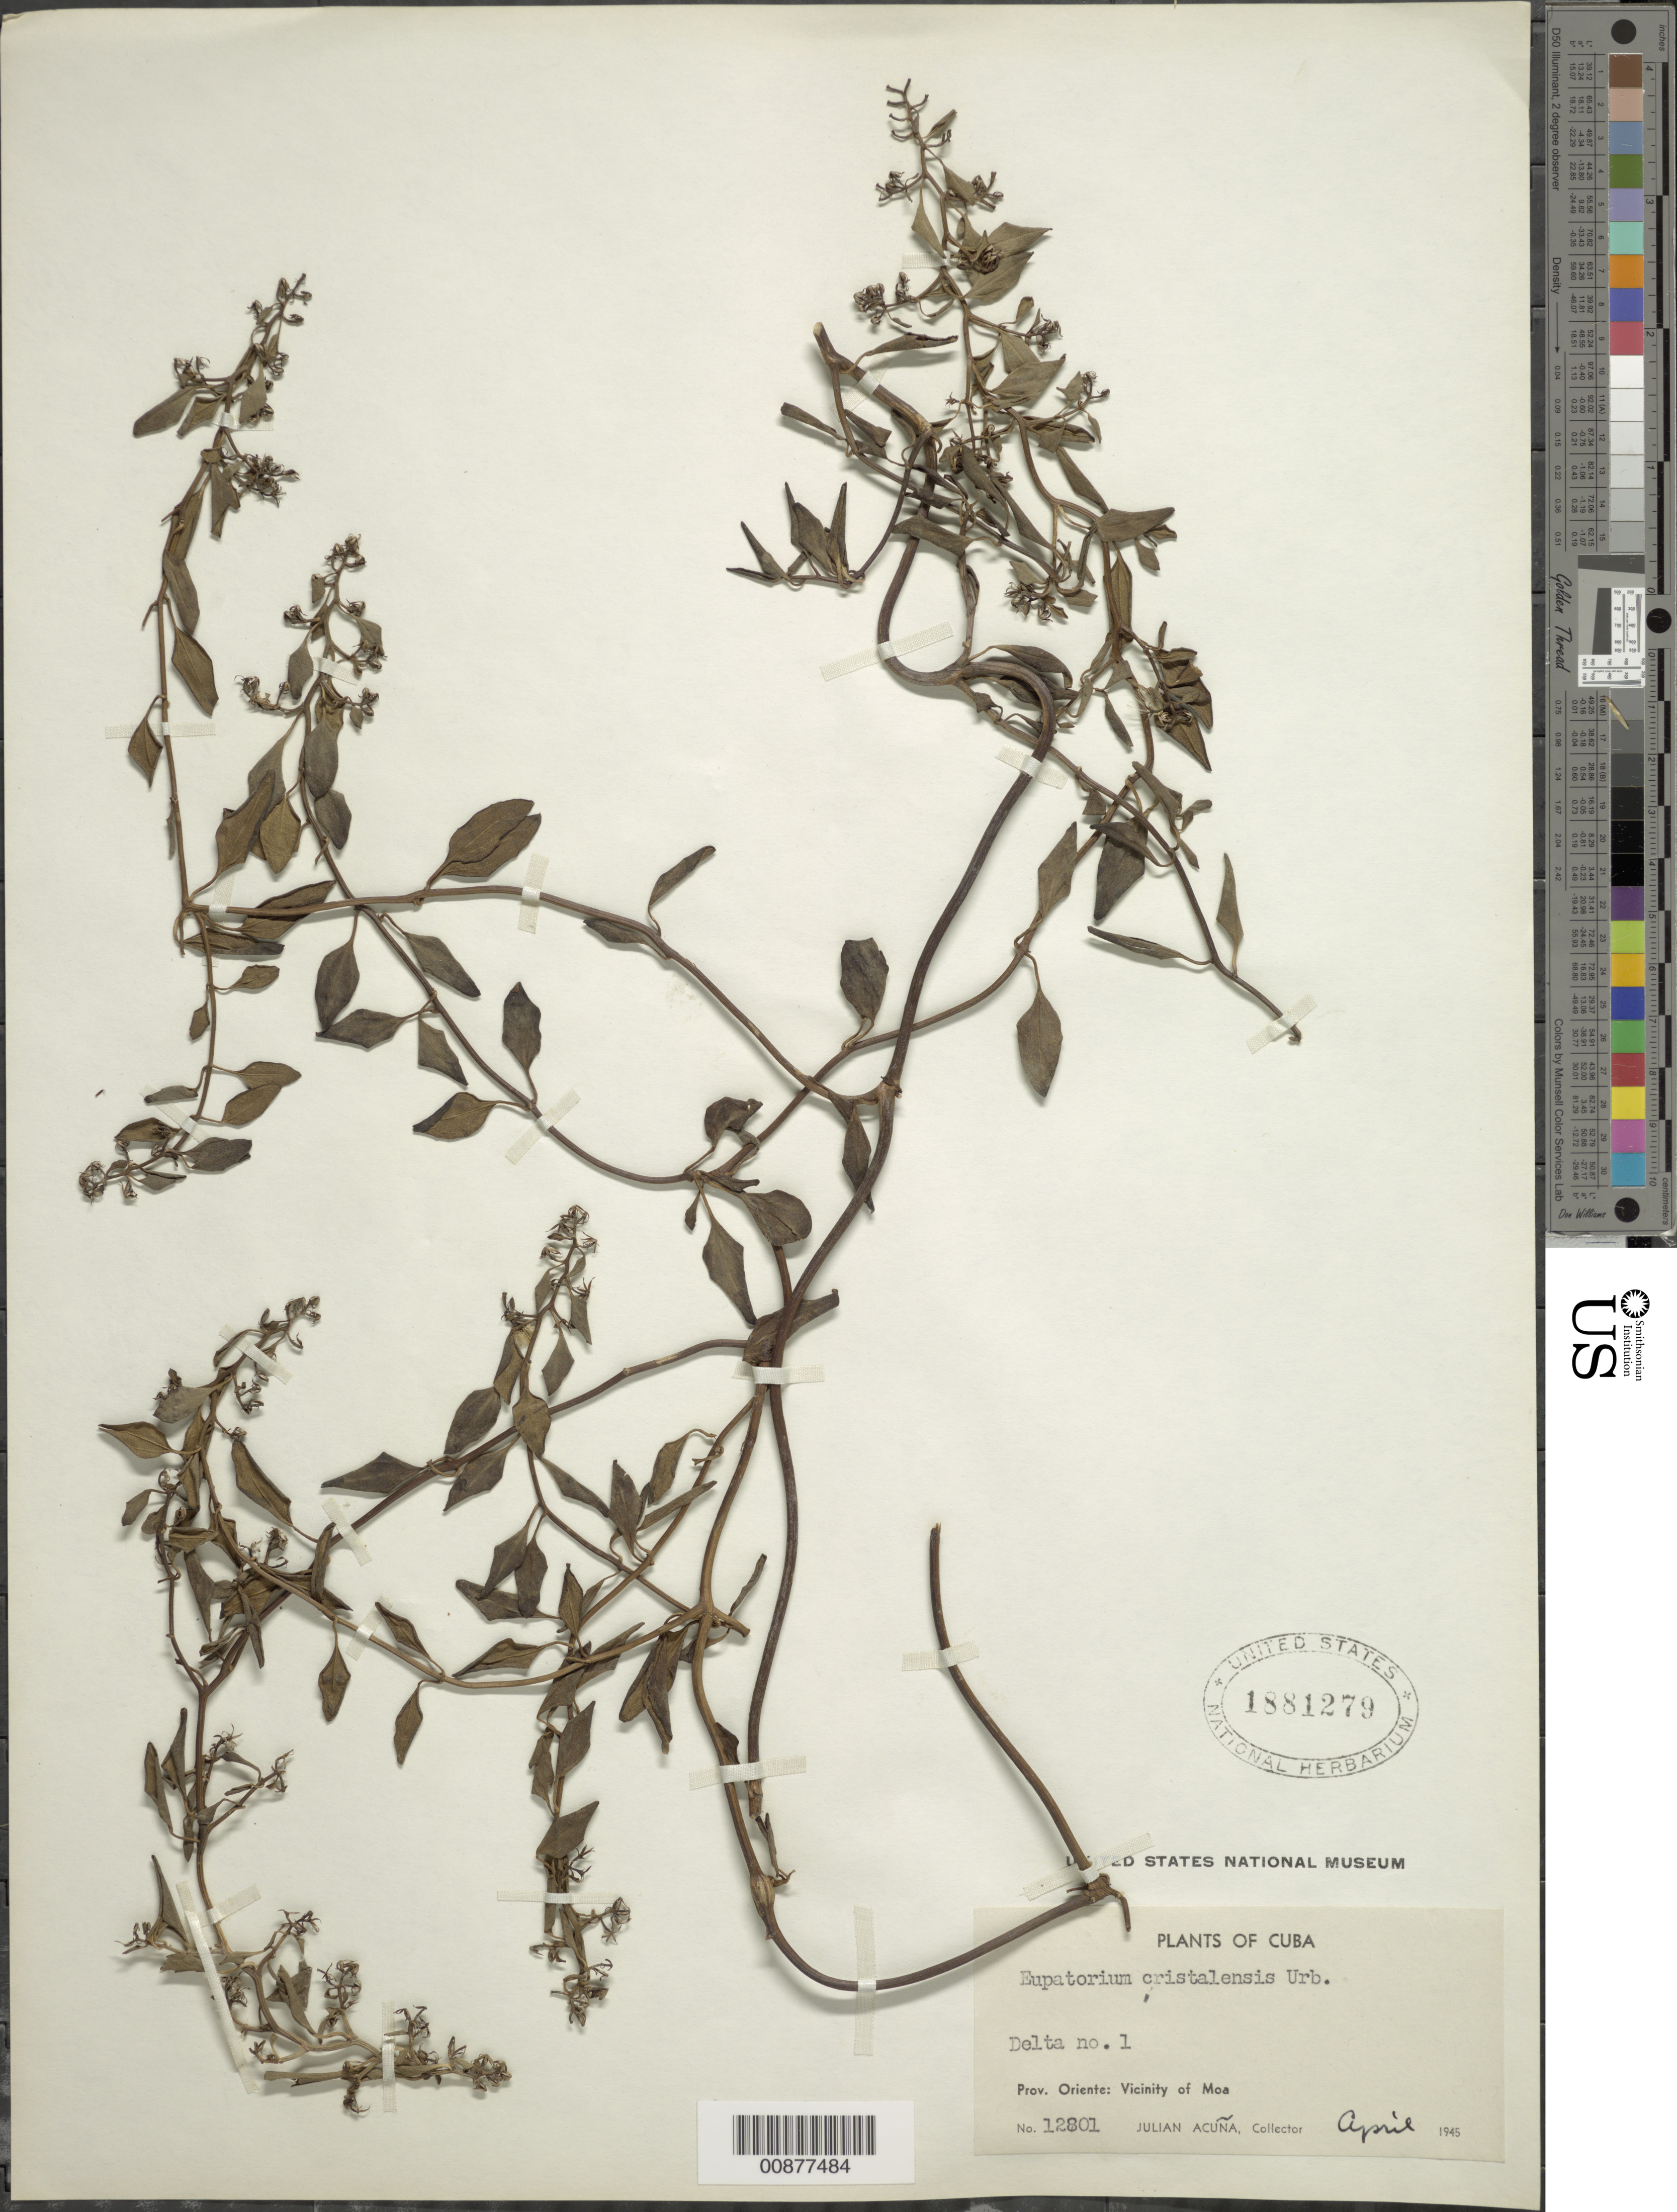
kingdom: Plantae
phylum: Tracheophyta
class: Magnoliopsida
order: Asterales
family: Asteraceae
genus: Koanophyllon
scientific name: Koanophyllon cristalensis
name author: Urb.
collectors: J. Acuña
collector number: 12801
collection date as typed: Apr 1945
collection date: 1945-04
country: Cuba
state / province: Oriente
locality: Delta no. 1. Vicinity of Moa.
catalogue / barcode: US 1881279